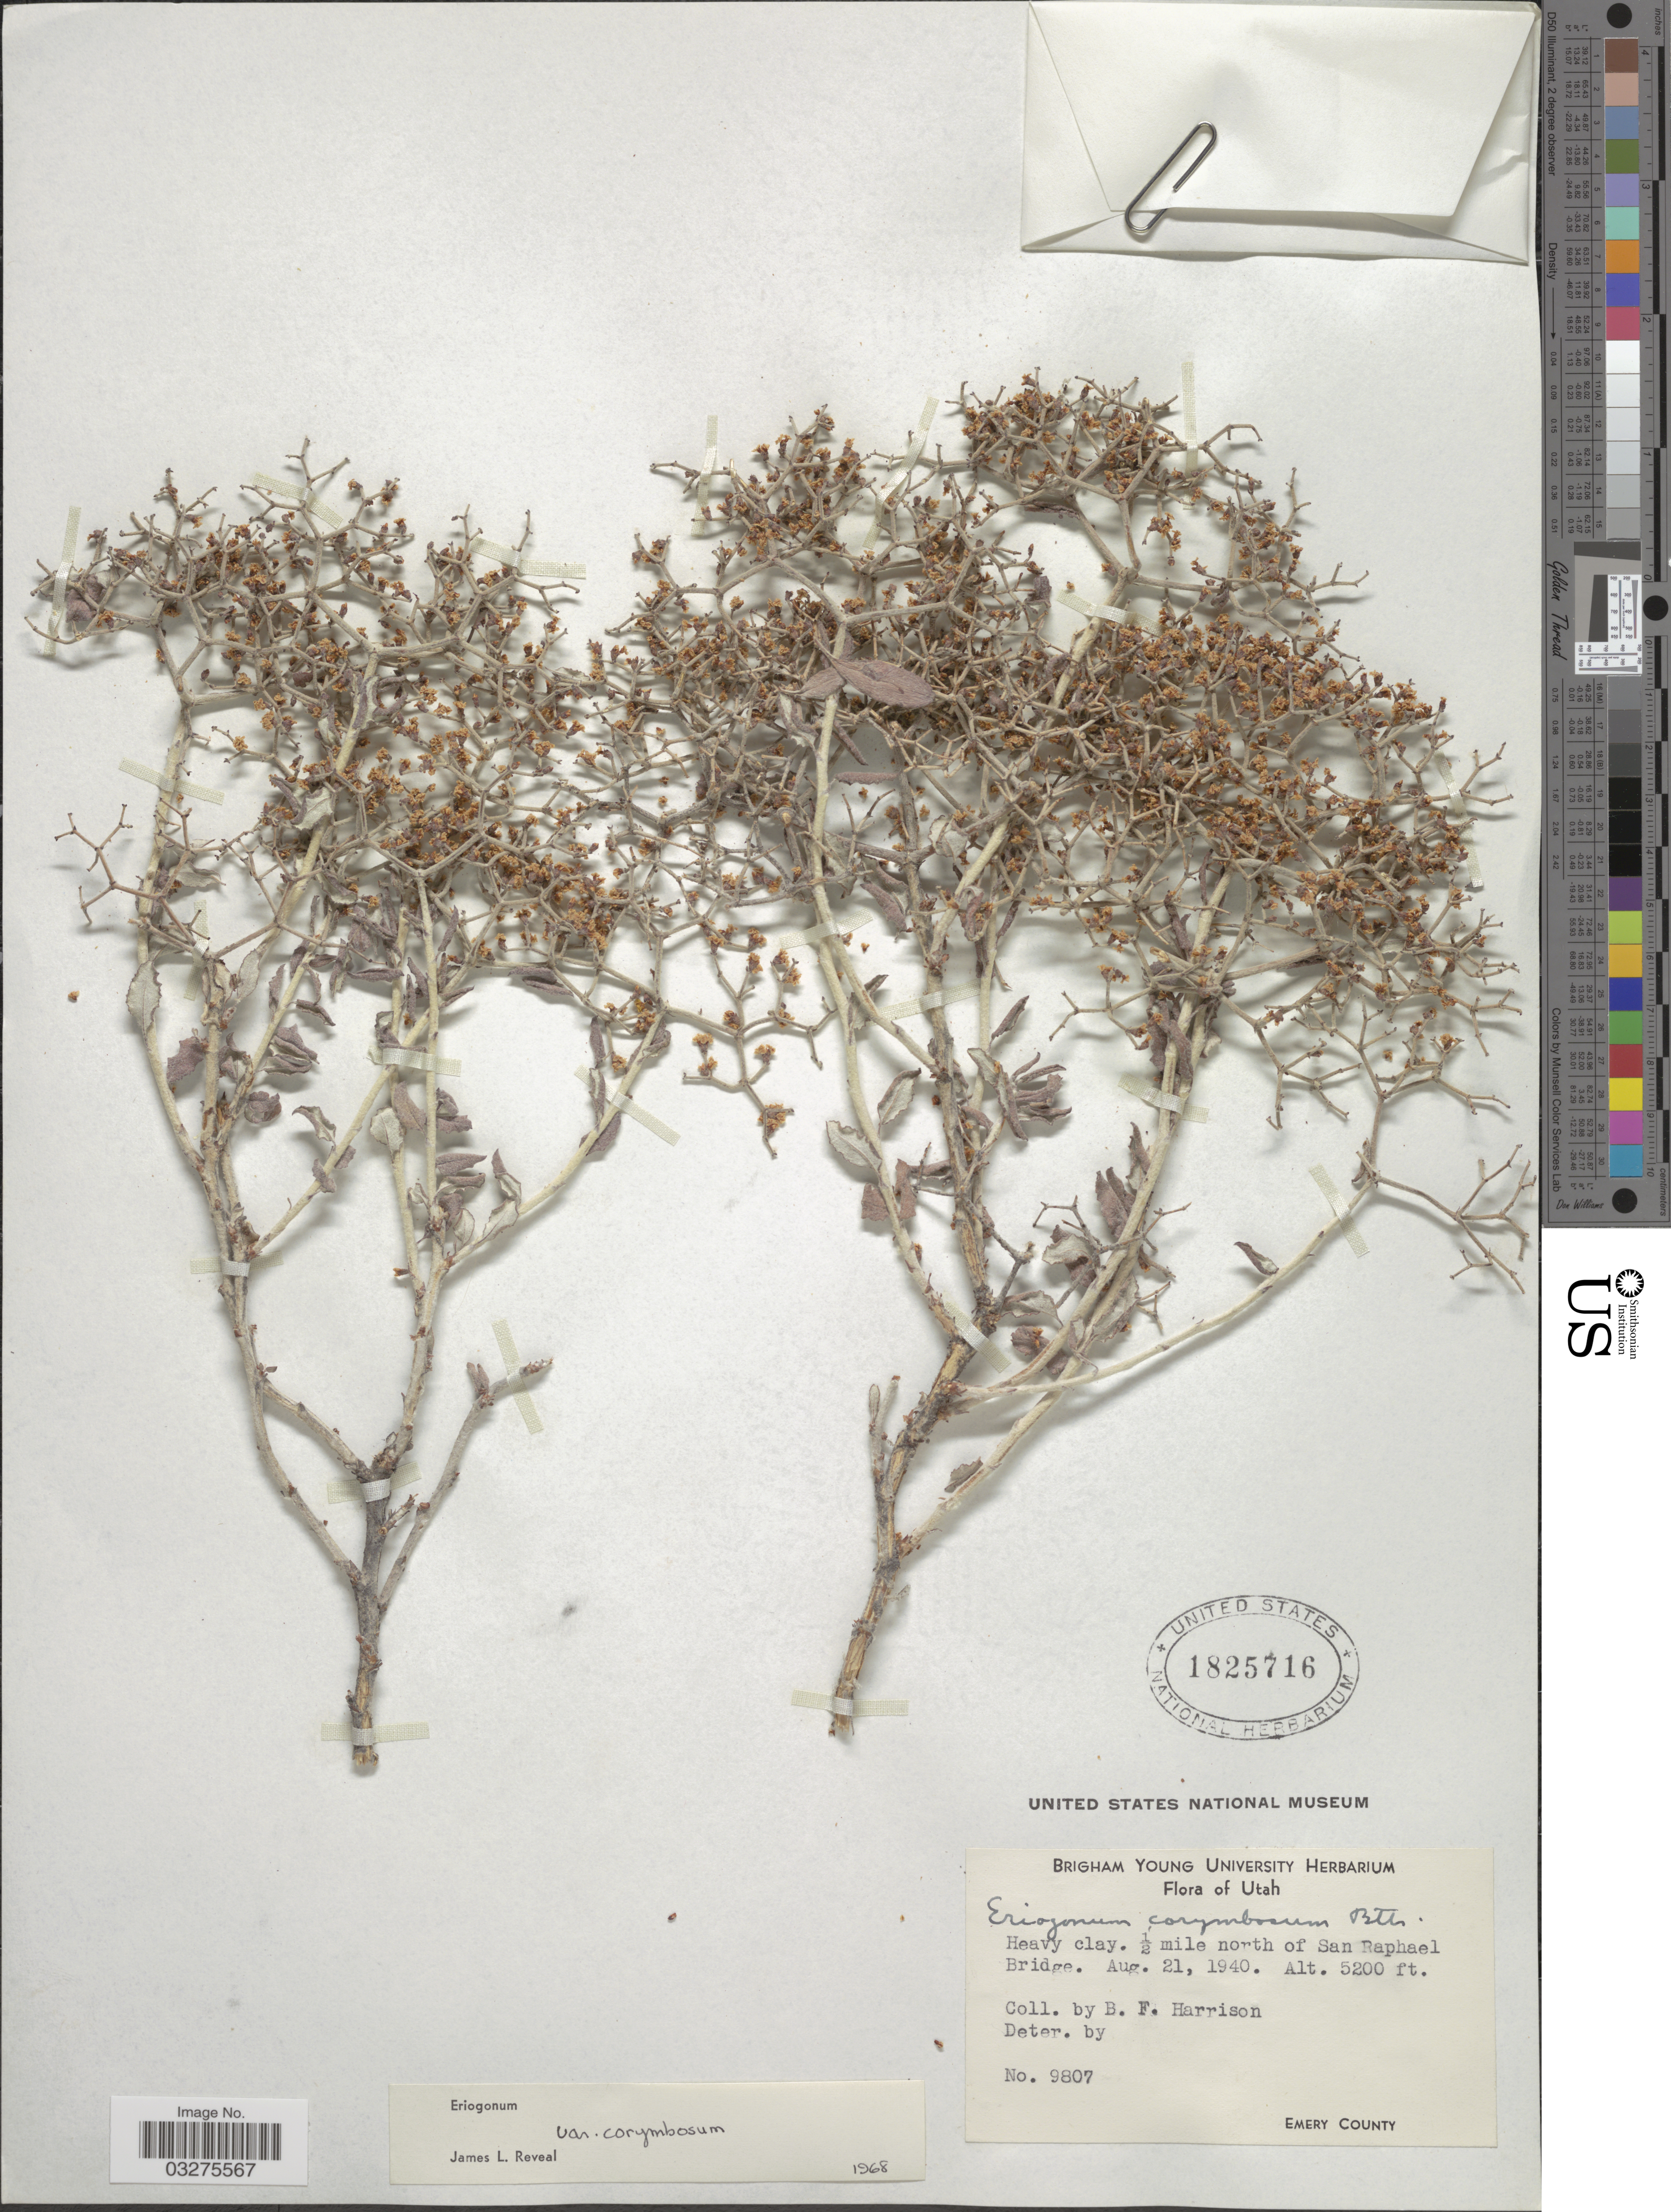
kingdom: Plantae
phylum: Tracheophyta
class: Magnoliopsida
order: Caryophyllales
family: Polygonaceae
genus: Eriogonum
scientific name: Eriogonum corymbosum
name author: Benth.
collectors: B. F. Harrison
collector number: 9807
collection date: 1940-08-21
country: United States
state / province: Utah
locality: ½ mile north of San Raphael Bridge.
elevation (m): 1585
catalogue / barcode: US 1825716